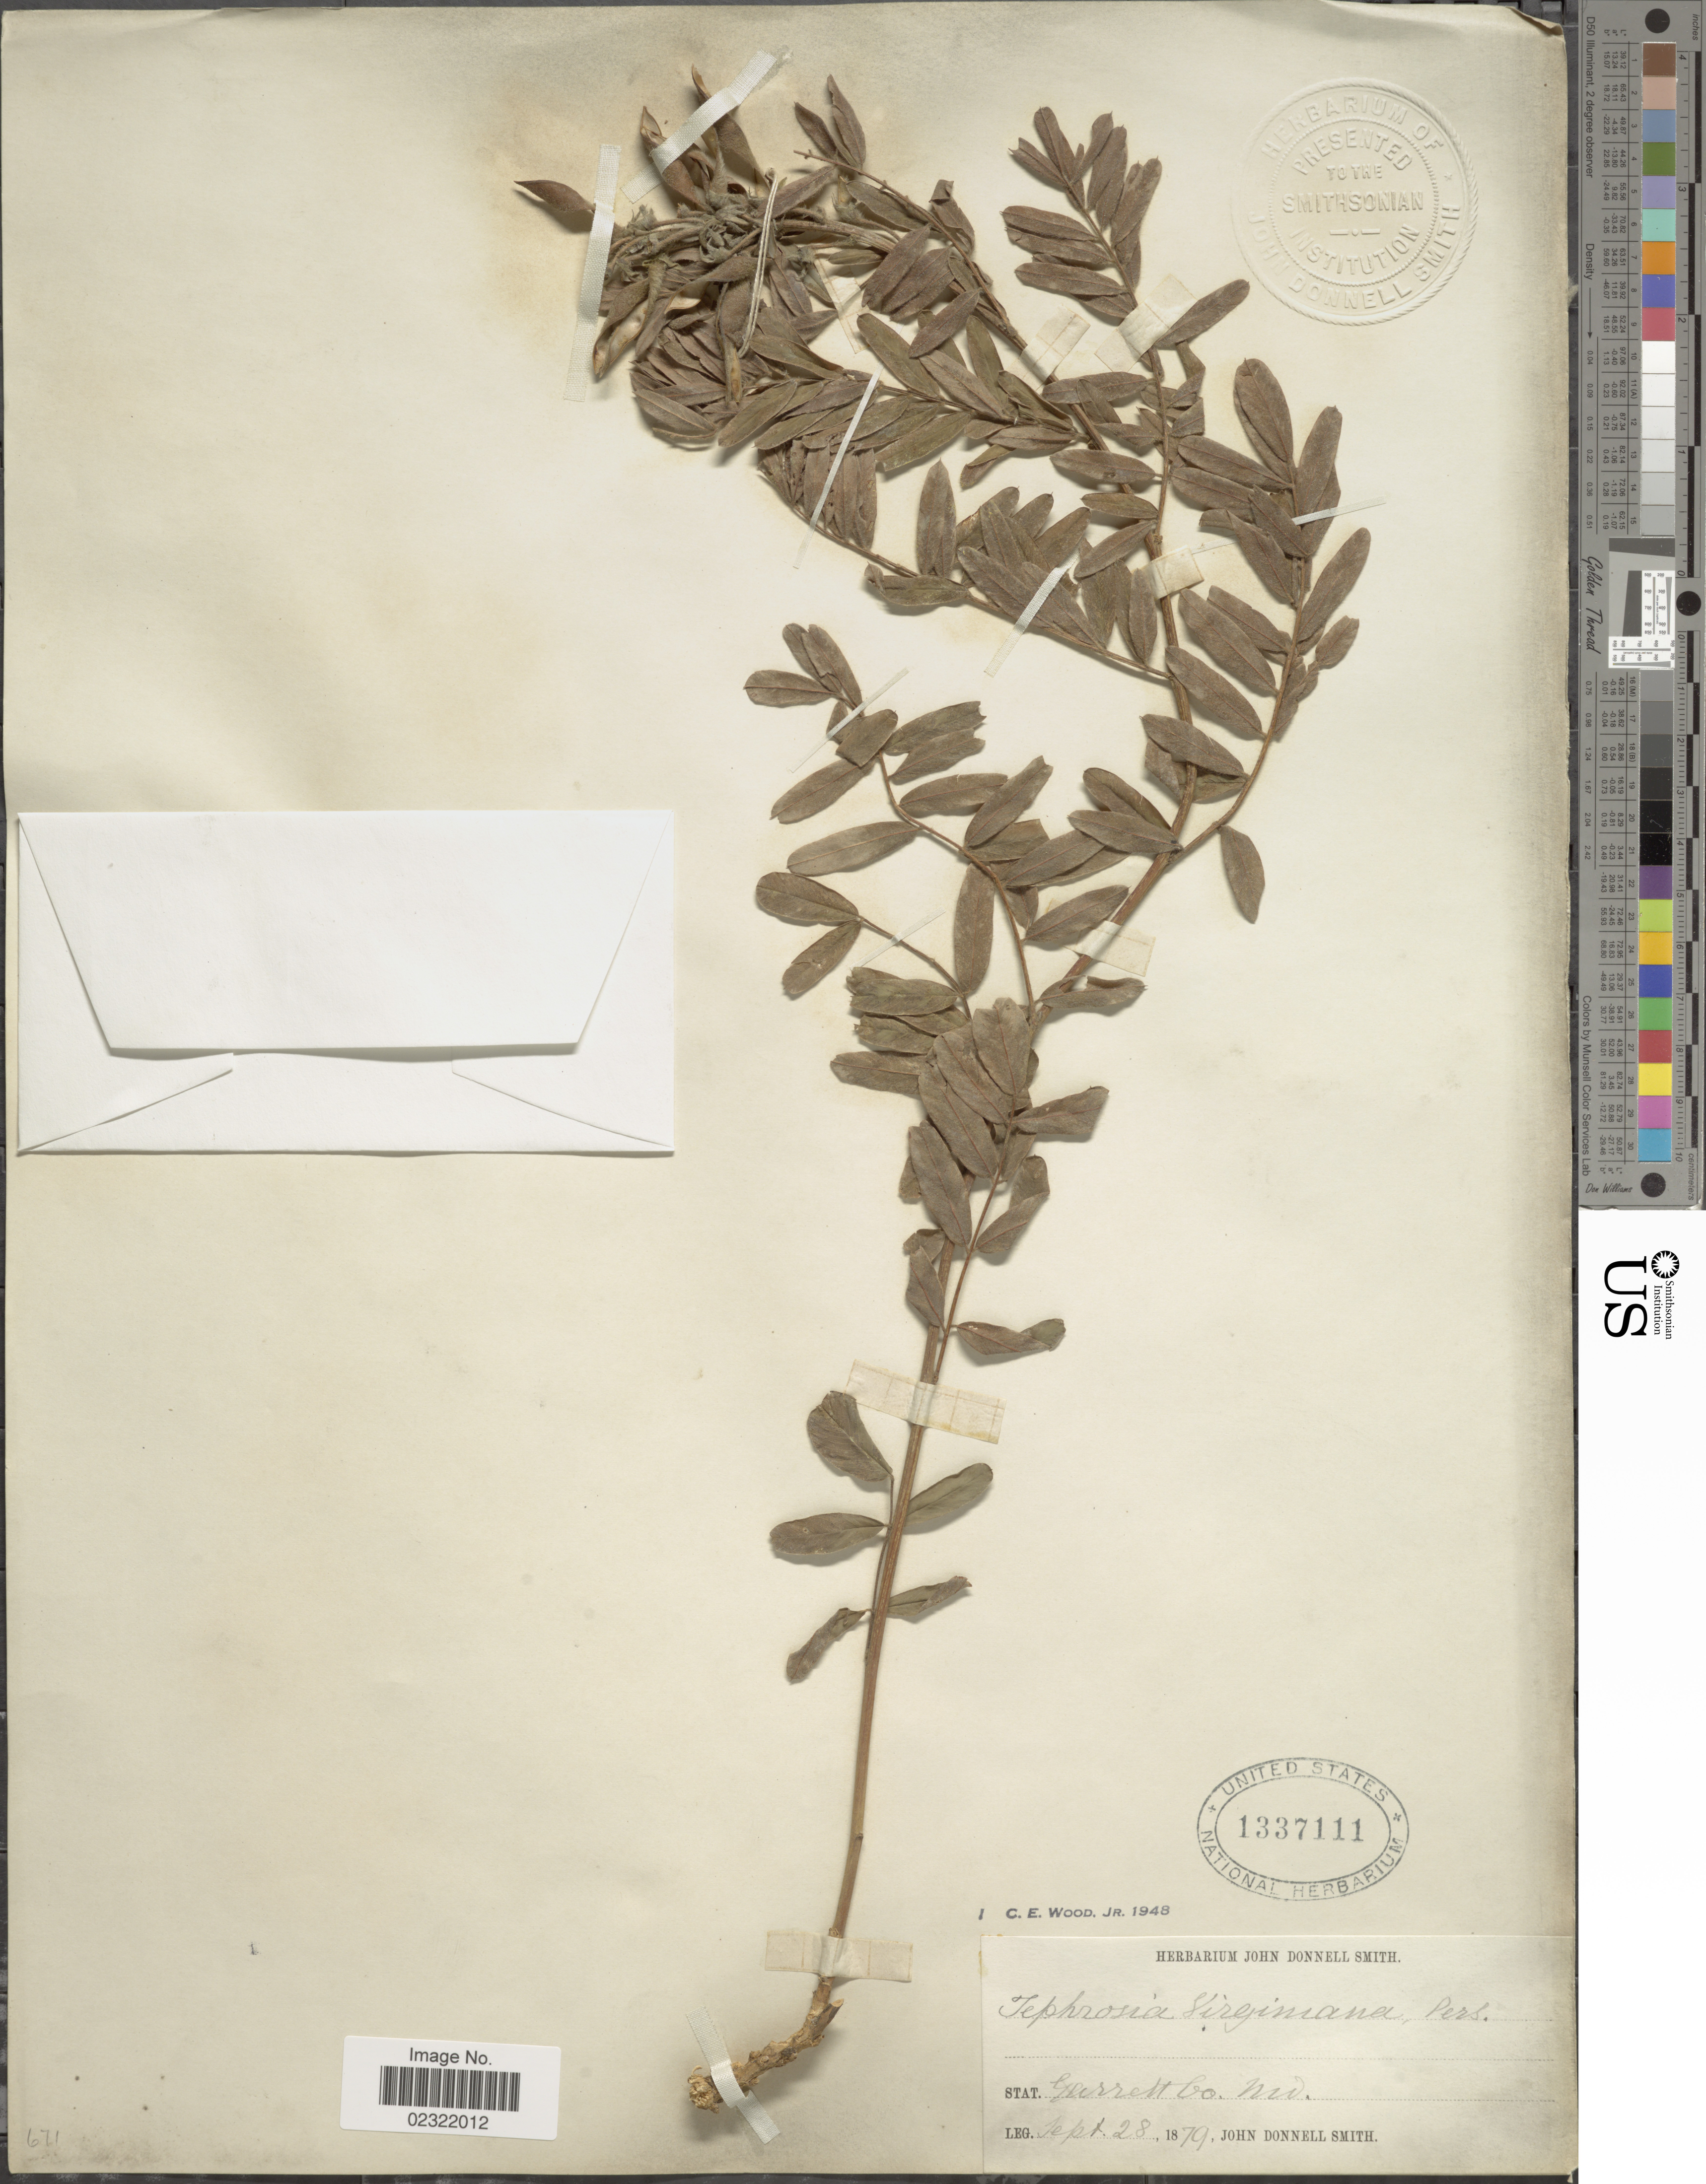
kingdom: Plantae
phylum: Tracheophyta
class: Magnoliopsida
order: Fabales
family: Fabaceae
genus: Tephrosia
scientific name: Tephrosia virginiana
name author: (L.) Pers.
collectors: J. Donnell Smith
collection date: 1879-09-28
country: United States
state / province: Maryland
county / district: Garrett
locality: Garrett Co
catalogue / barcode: US 1337111